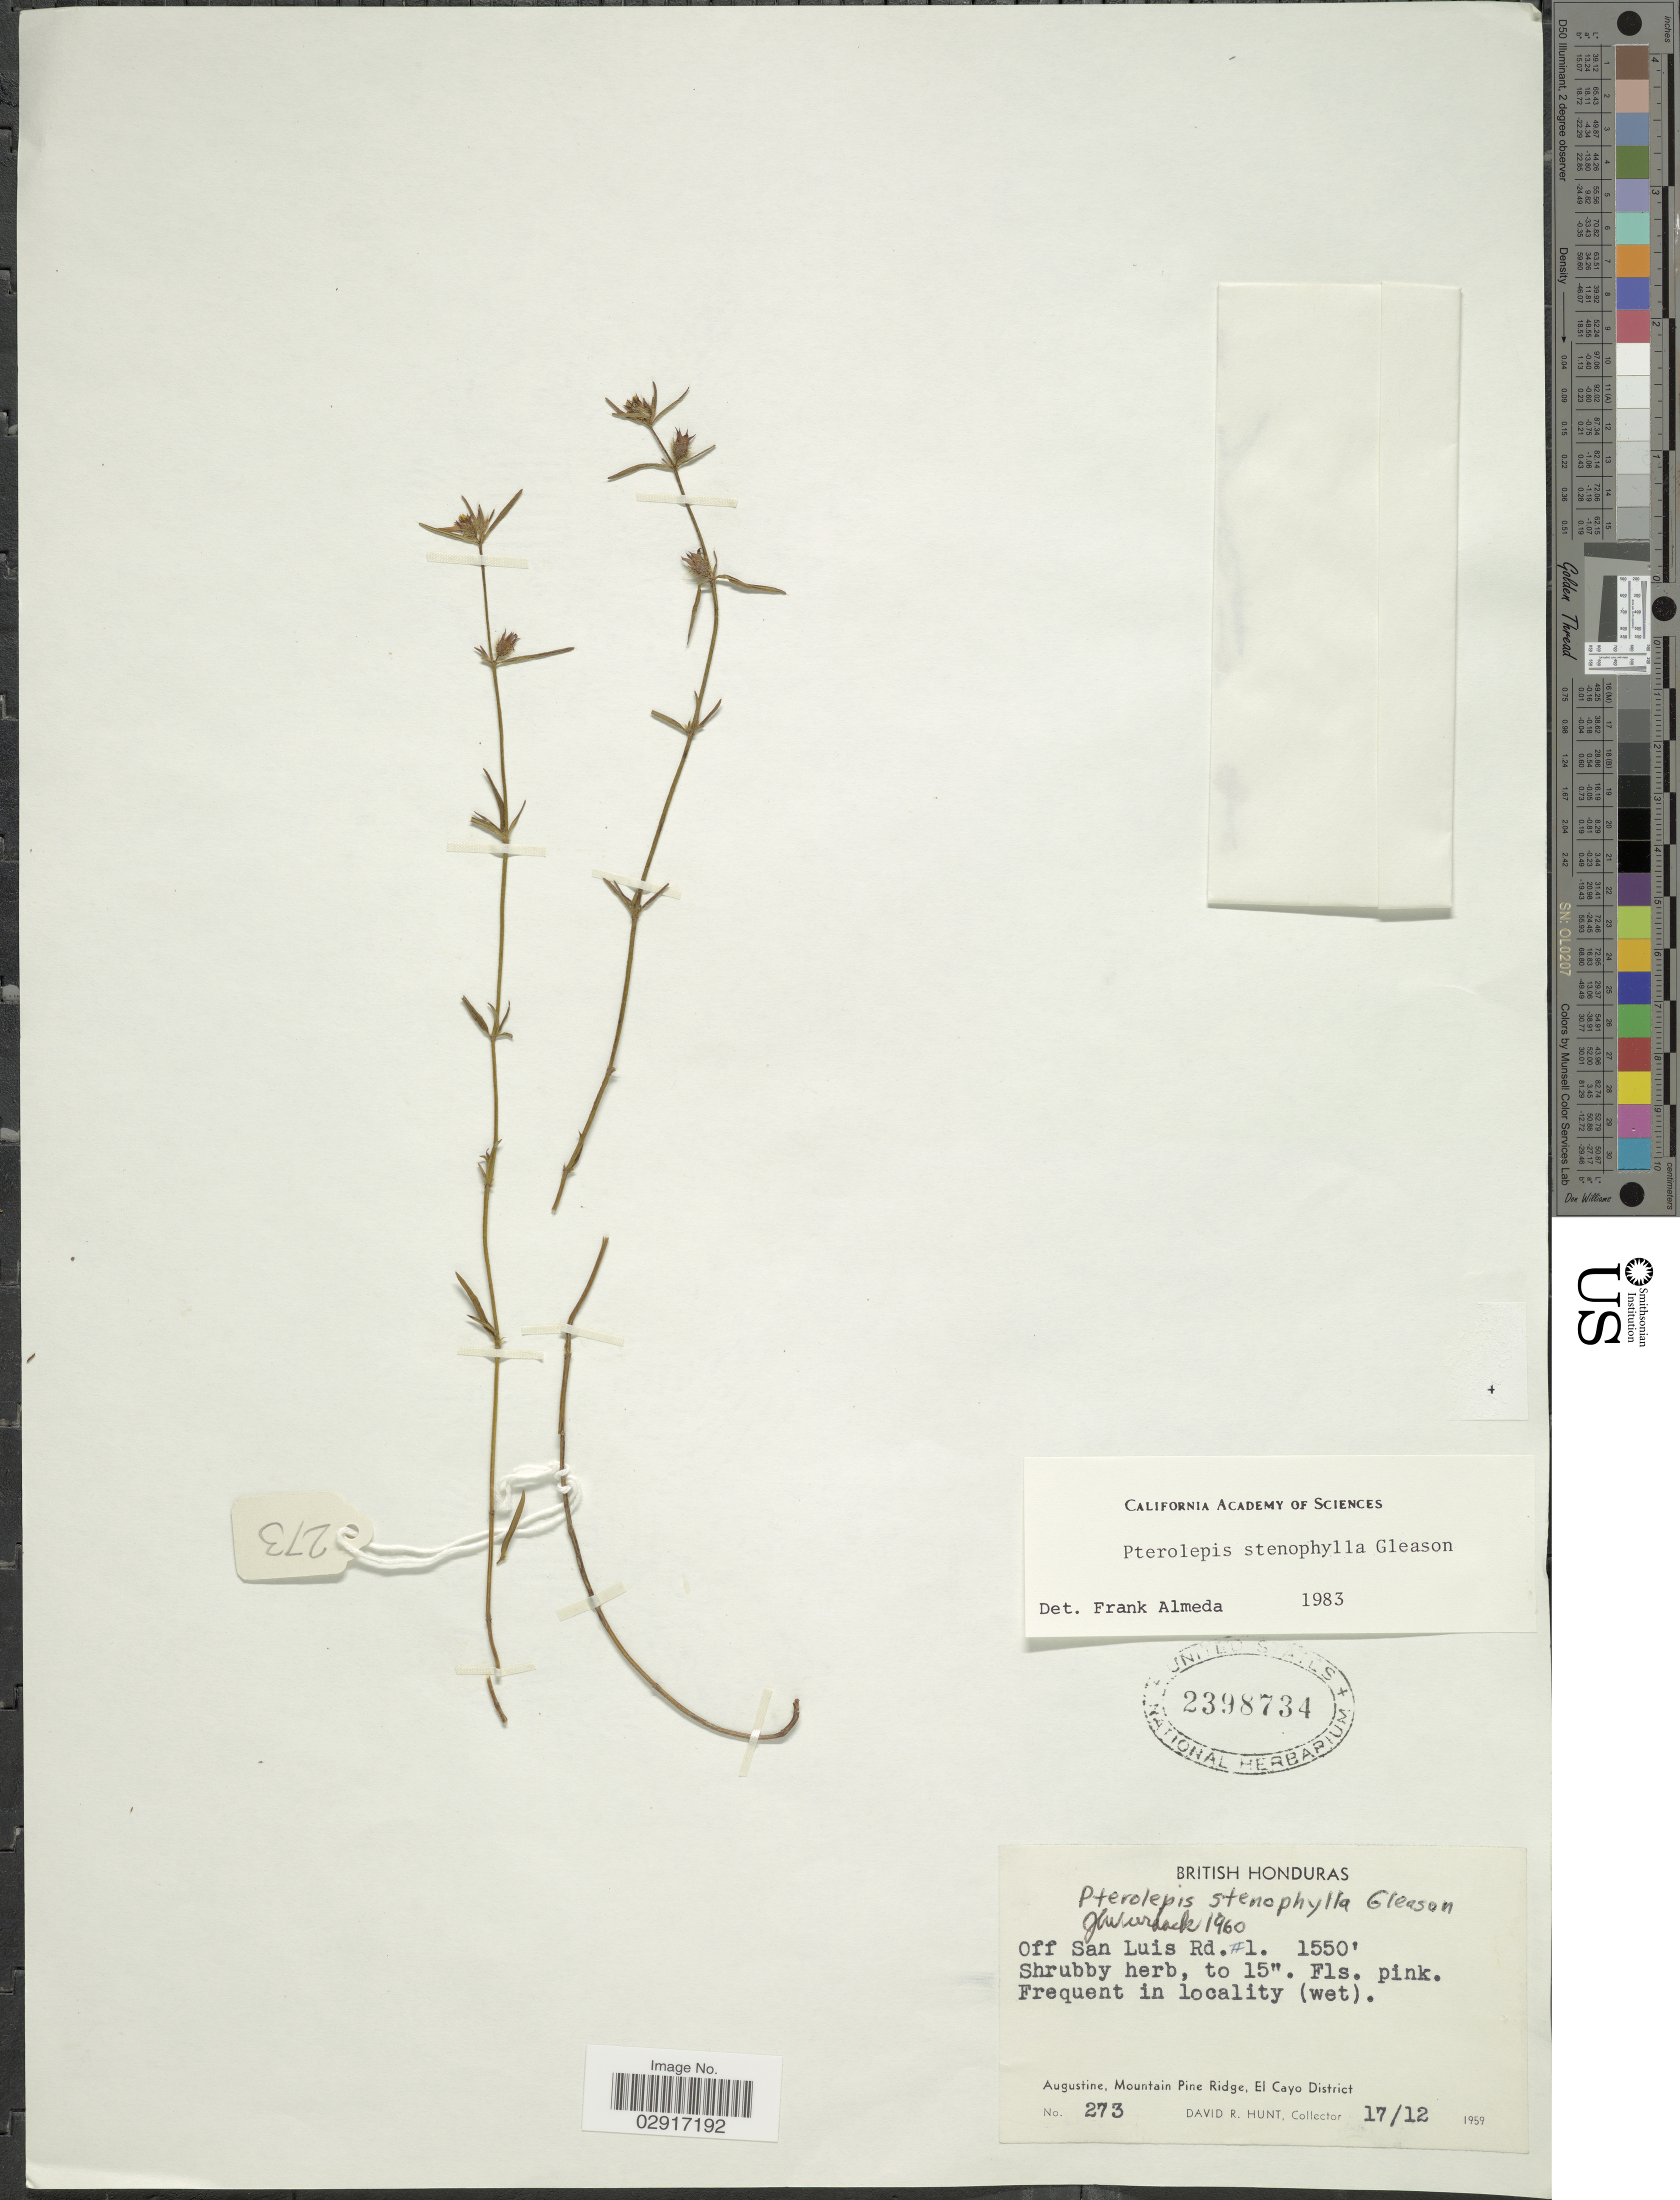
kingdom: Plantae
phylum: Tracheophyta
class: Magnoliopsida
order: Myrtales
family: Melastomataceae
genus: Pterolepis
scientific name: Pterolepis stenophylla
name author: Gleason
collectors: D. R. Hunt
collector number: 273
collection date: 1959-12-17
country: Belize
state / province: Cayo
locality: British Honduras. Off San Luis Rd. #1. Augustine, Mountain Pine Ridge, El Cayo District.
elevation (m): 472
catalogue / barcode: US 2398734